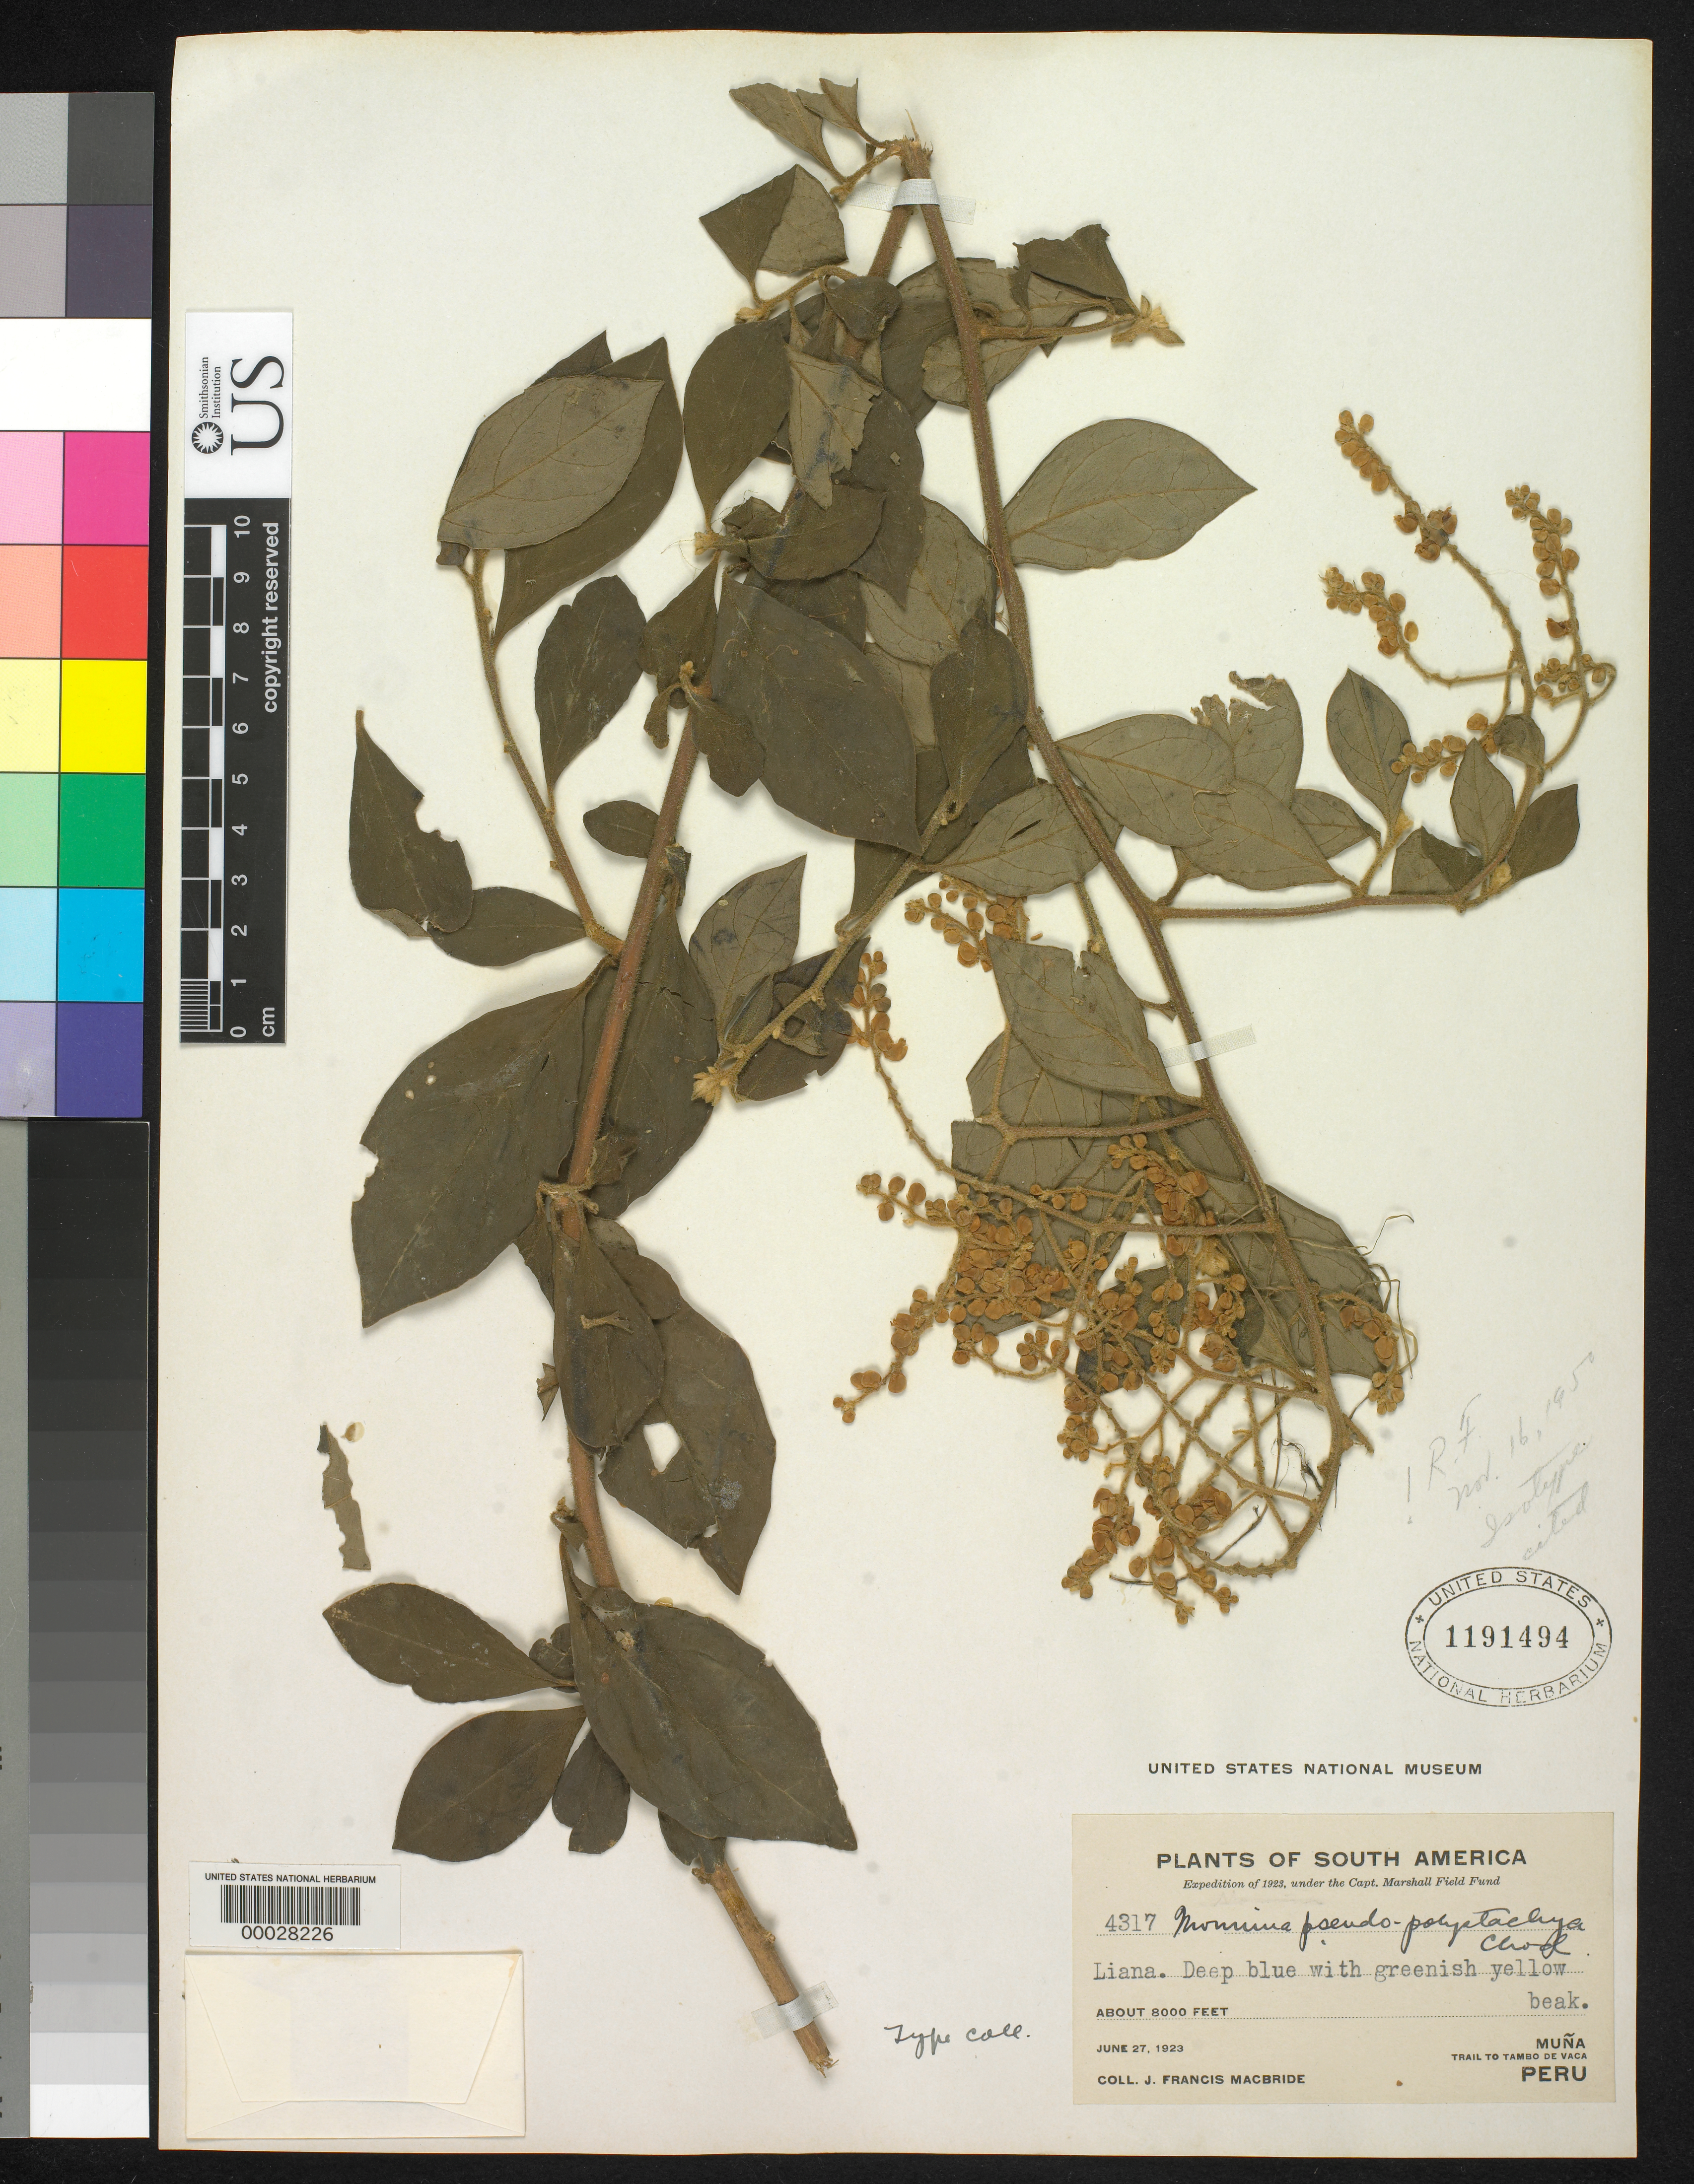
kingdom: Plantae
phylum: Tracheophyta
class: Magnoliopsida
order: Fabales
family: Polygalaceae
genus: Monnina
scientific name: Monnina pseudopolystachya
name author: Chodat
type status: Possible Isolectotype; Type Collection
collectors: J. F. Macbride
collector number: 4317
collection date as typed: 27 Jun 1923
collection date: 1923-06-27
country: Peru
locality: Muña, trail to Tambo de Vaca.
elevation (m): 2438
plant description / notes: Type status unclear; 2 US sheets bear 2 different collection dates, but lectotypification (Ferreyra 1946, J. Arnold Arb. 27: 153) does not cite collection date of lectotype (as "holotype; Ferreyra cited "isotype" at US, and annotated both US sheets as "isotype".) Alternatively, one US sheet (which?) may be mis-labeled as all other data are the same.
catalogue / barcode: US 1191494